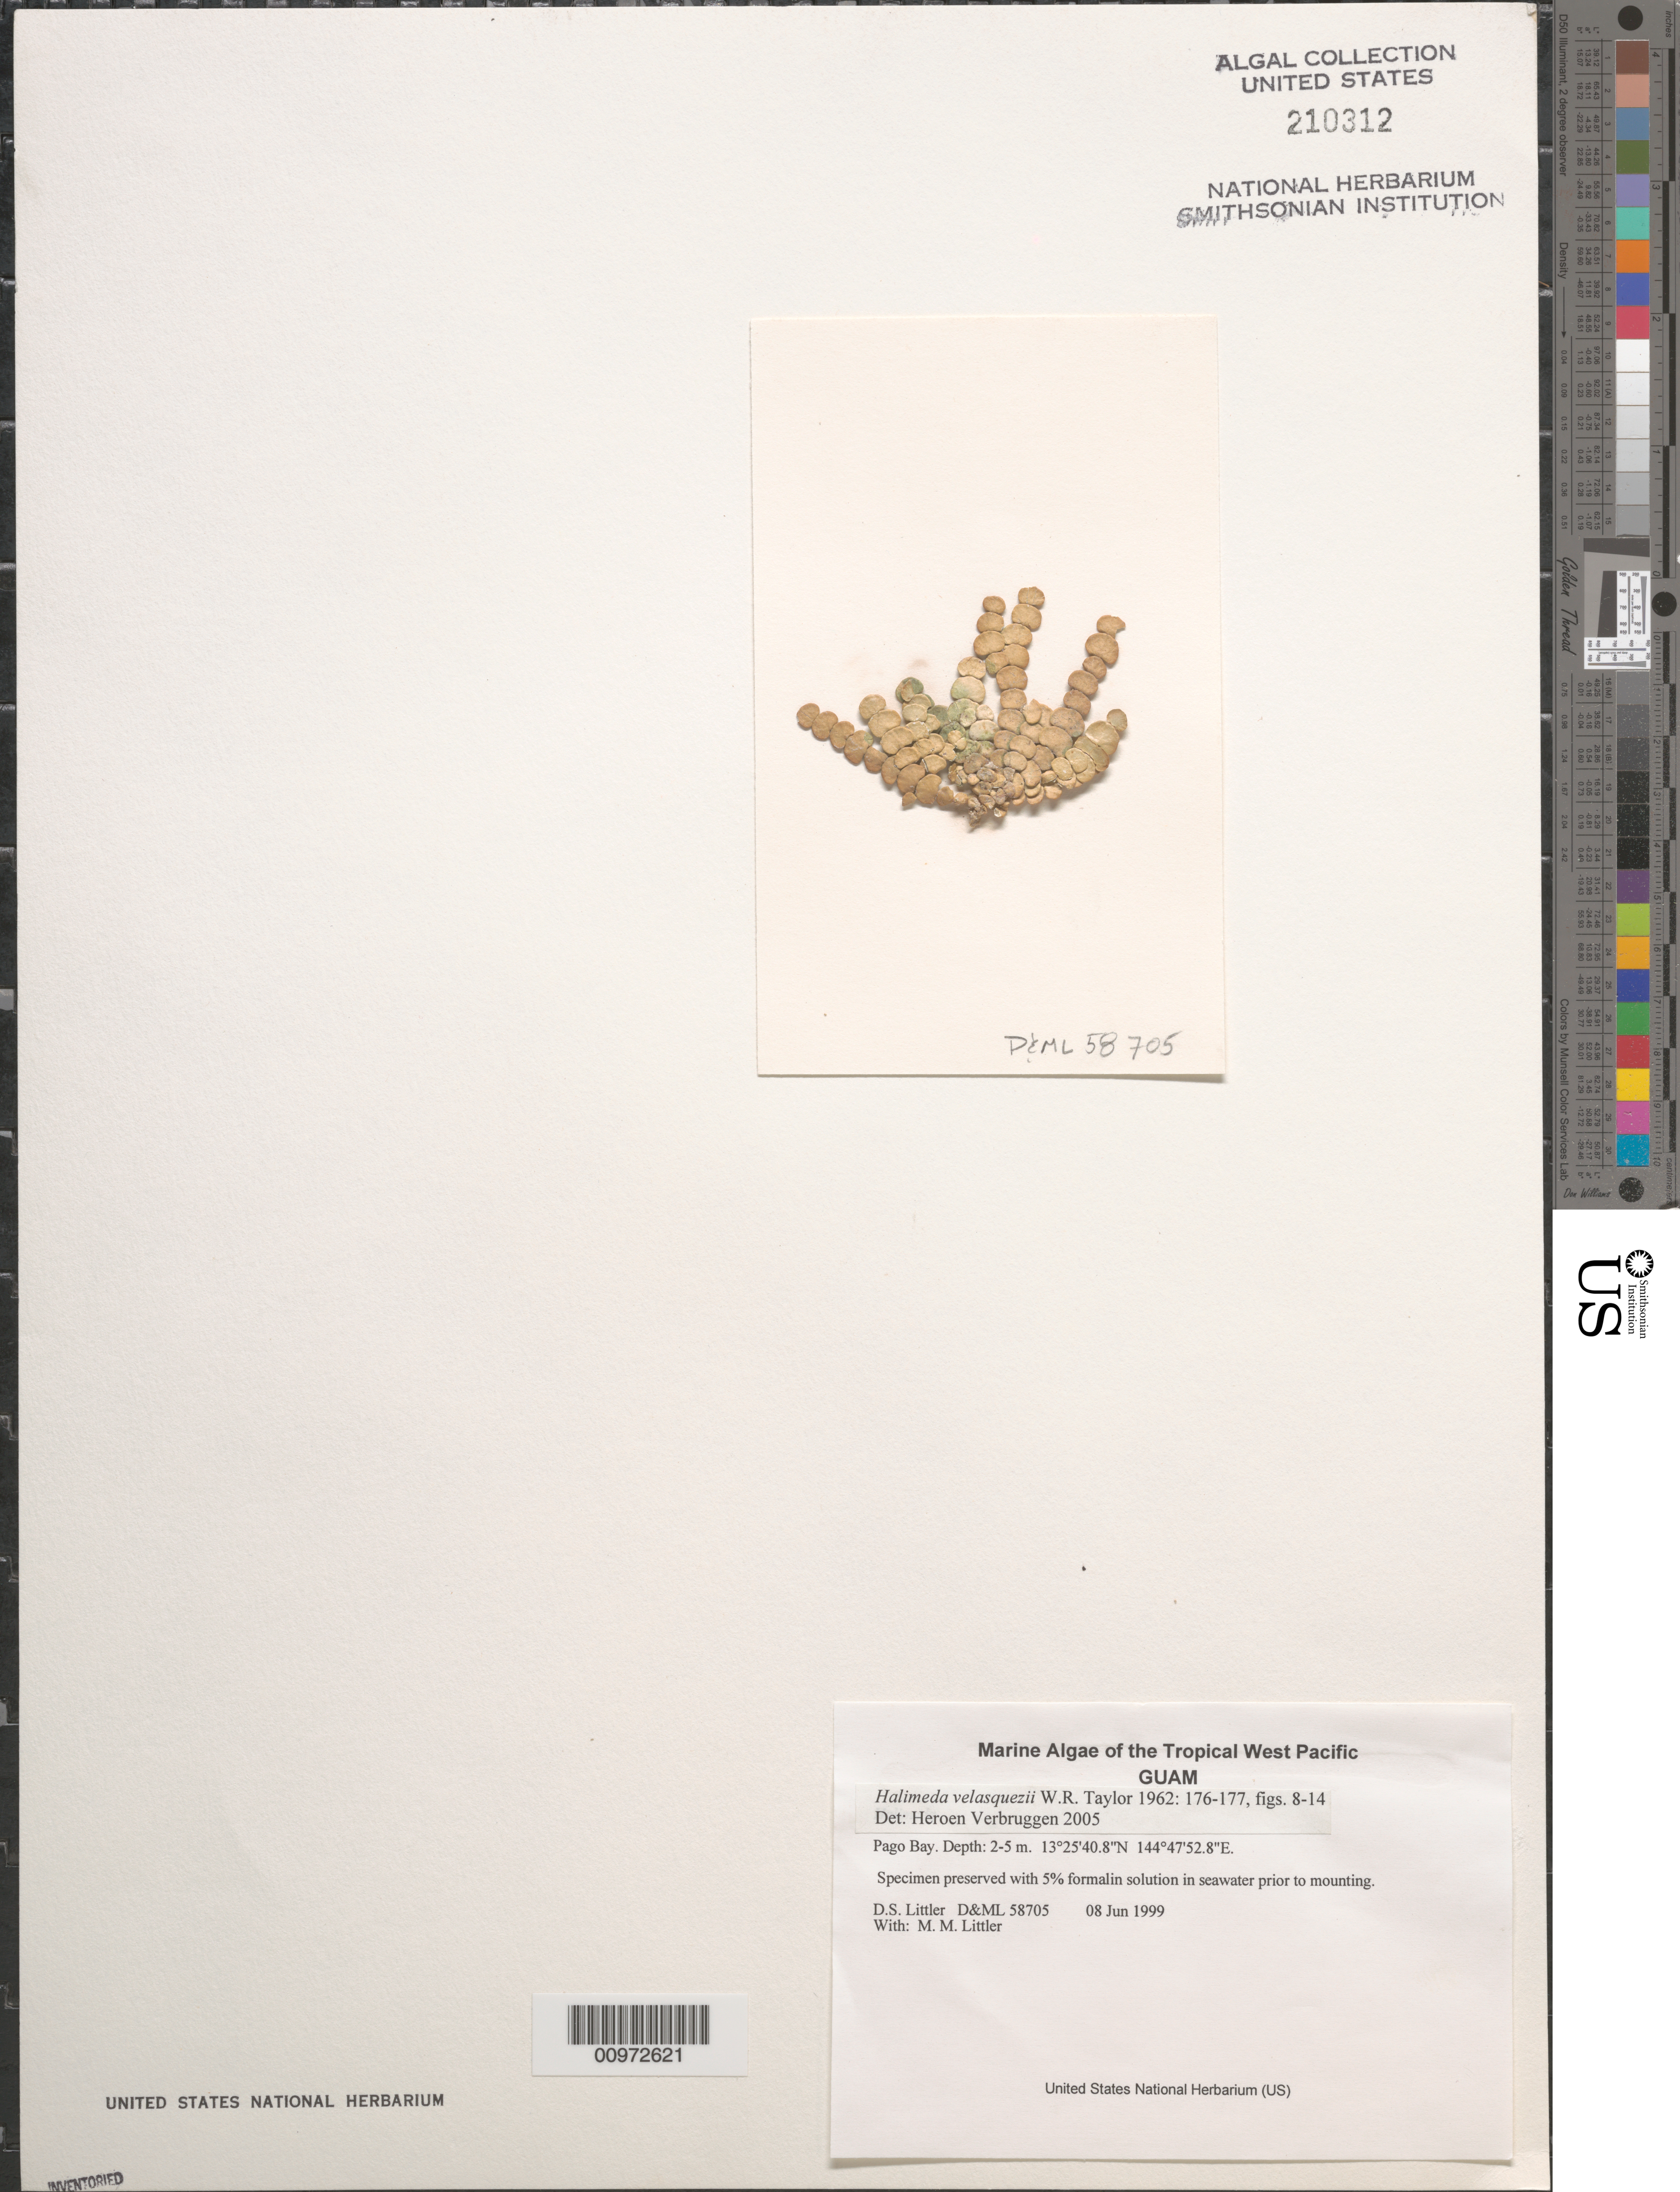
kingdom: Plantae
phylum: Chlorophyta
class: Ulvophyceae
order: Bryopsidales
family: Halimedaceae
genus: Halimeda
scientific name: Halimeda velasquezii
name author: W.R. Taylor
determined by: Verbruggen, H.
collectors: D. S. Littler & M. M. Littler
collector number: D&ML 58705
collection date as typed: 08 Jun 1999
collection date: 1999-06-08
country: Guam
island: Guam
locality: Pago Bay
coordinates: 13 25'40.8"N, 144 47'52.8"E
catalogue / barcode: US 210312